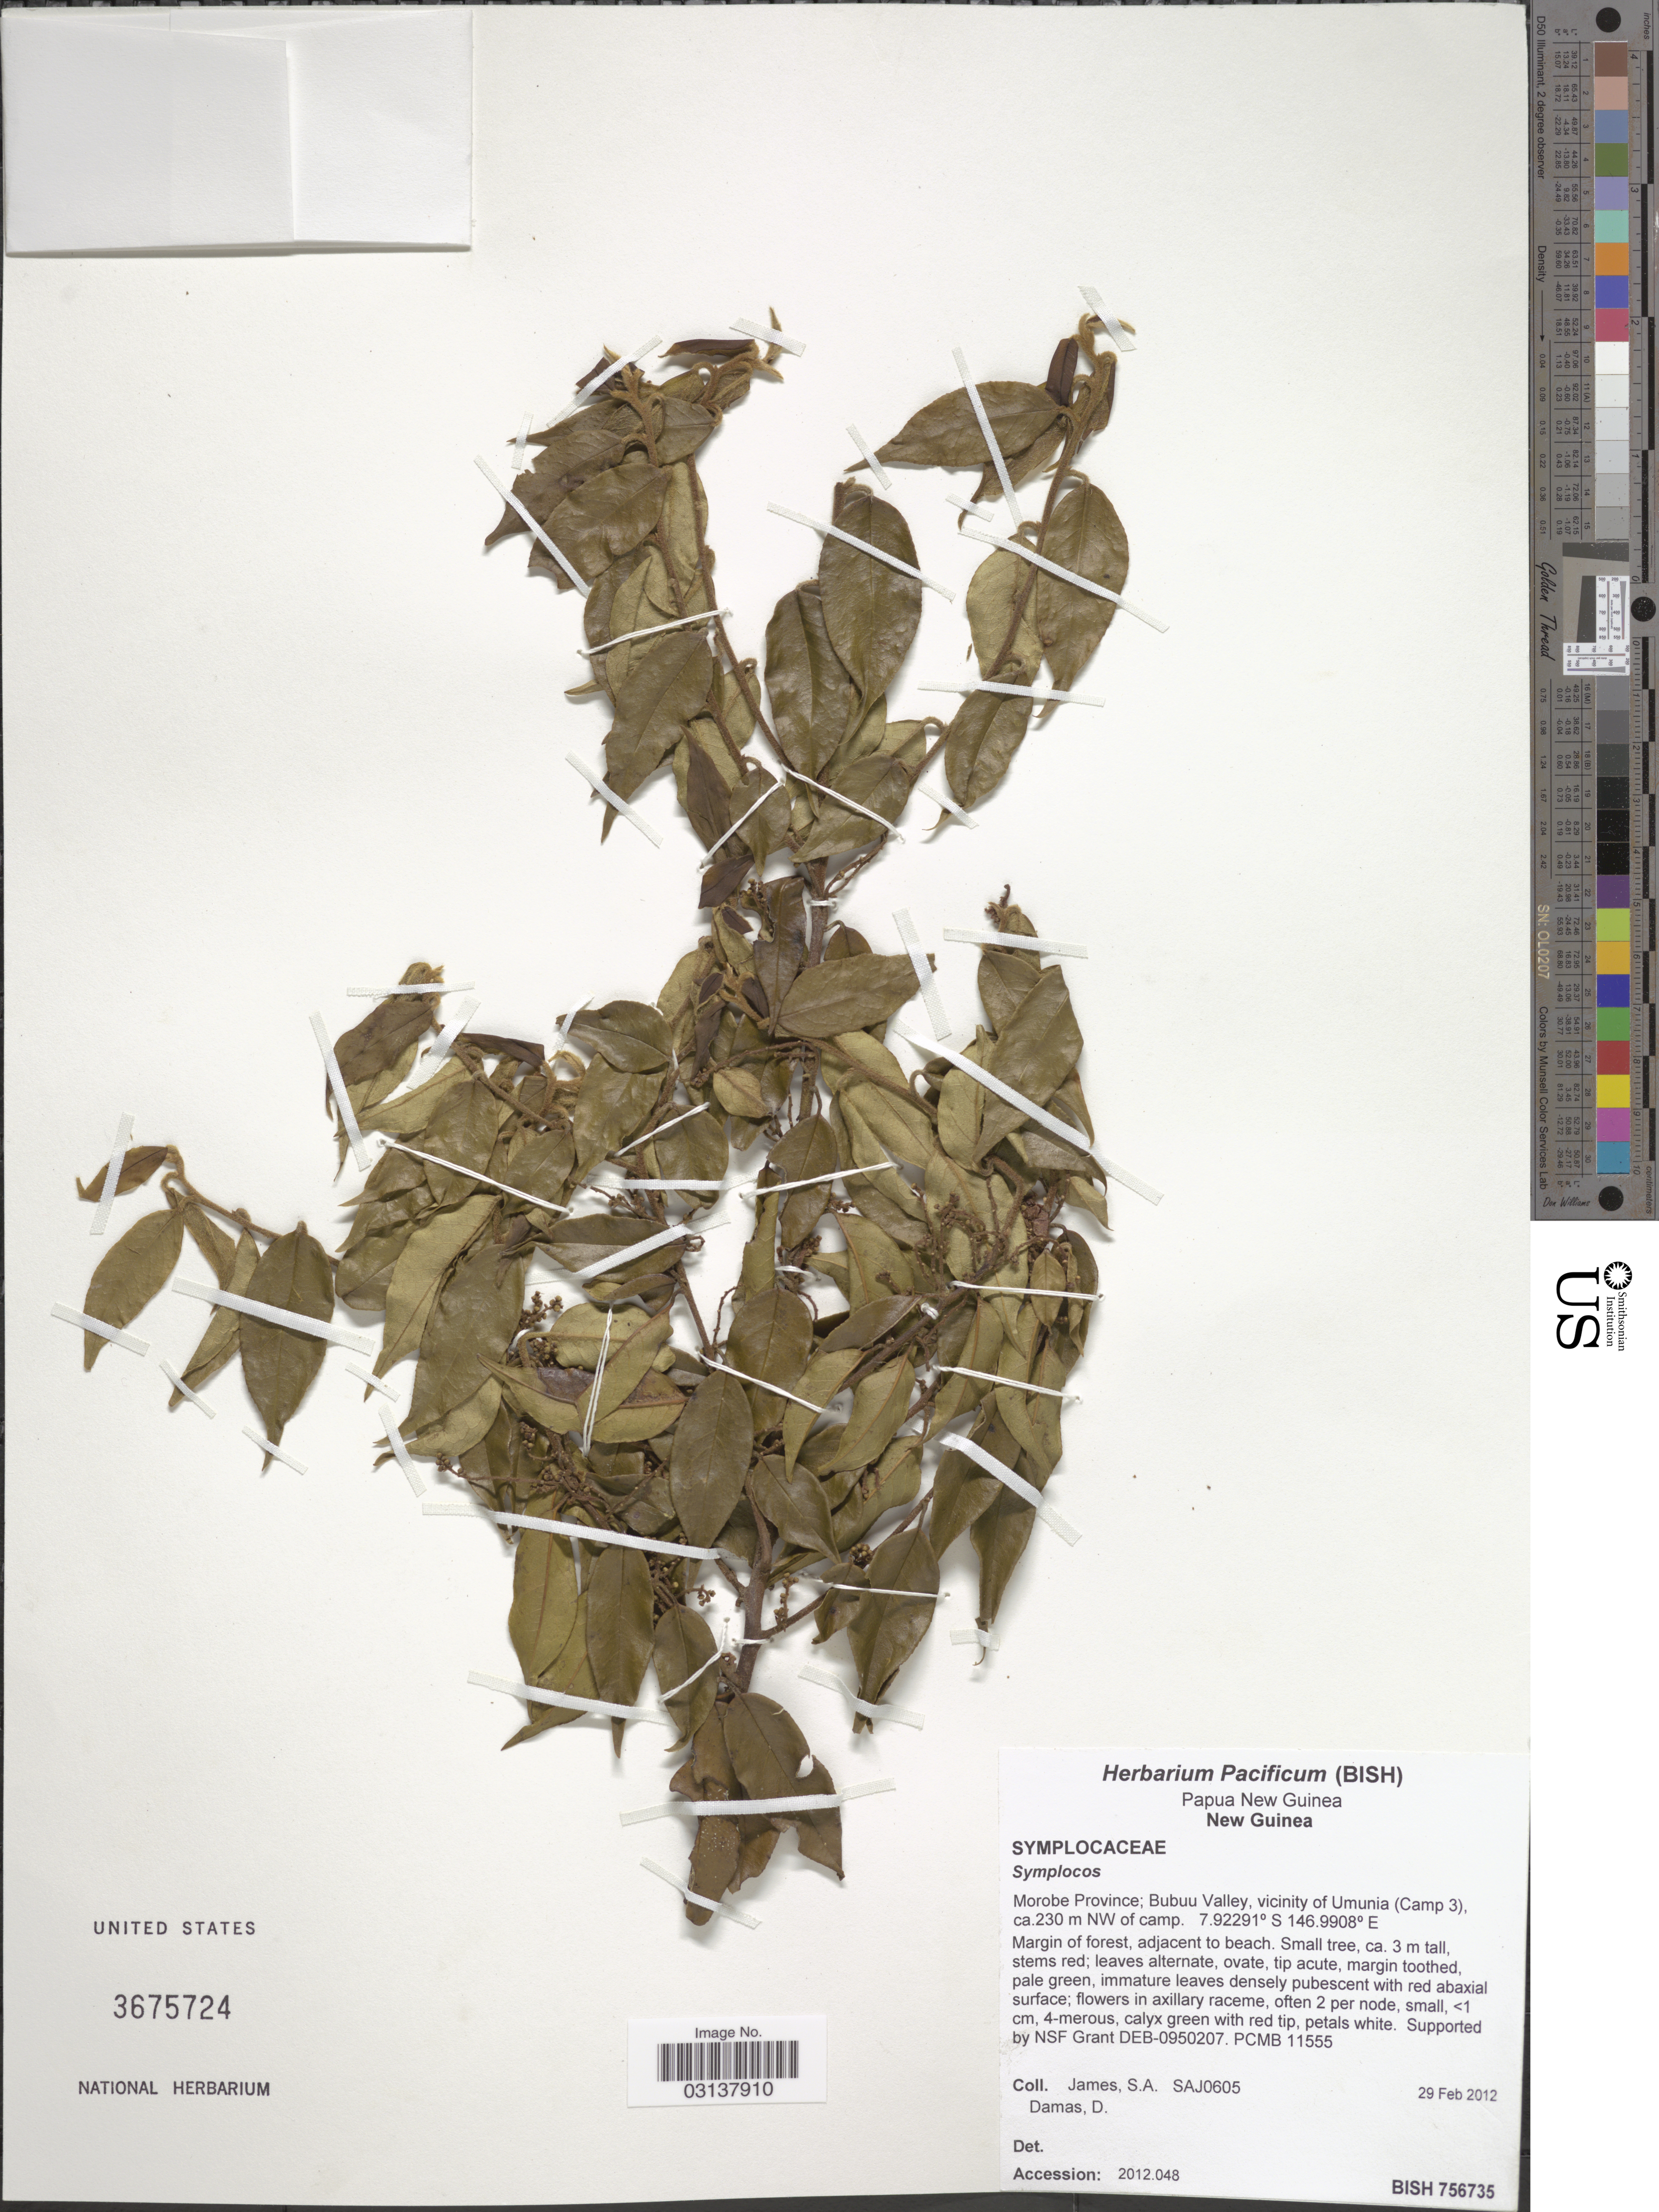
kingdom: Plantae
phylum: Tracheophyta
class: Magnoliopsida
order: Ericales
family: Symplocaceae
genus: Symplocos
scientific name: Symplocos sp.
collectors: S. James & D. Damas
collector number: SAJ0605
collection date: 2012-02-29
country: Papua New Guinea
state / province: Morobe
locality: New Guinea. Morobe Province; Bubuu Valley, vicinity of Umunia (Camp 3), NW of camp.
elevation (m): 230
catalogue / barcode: US 3675724